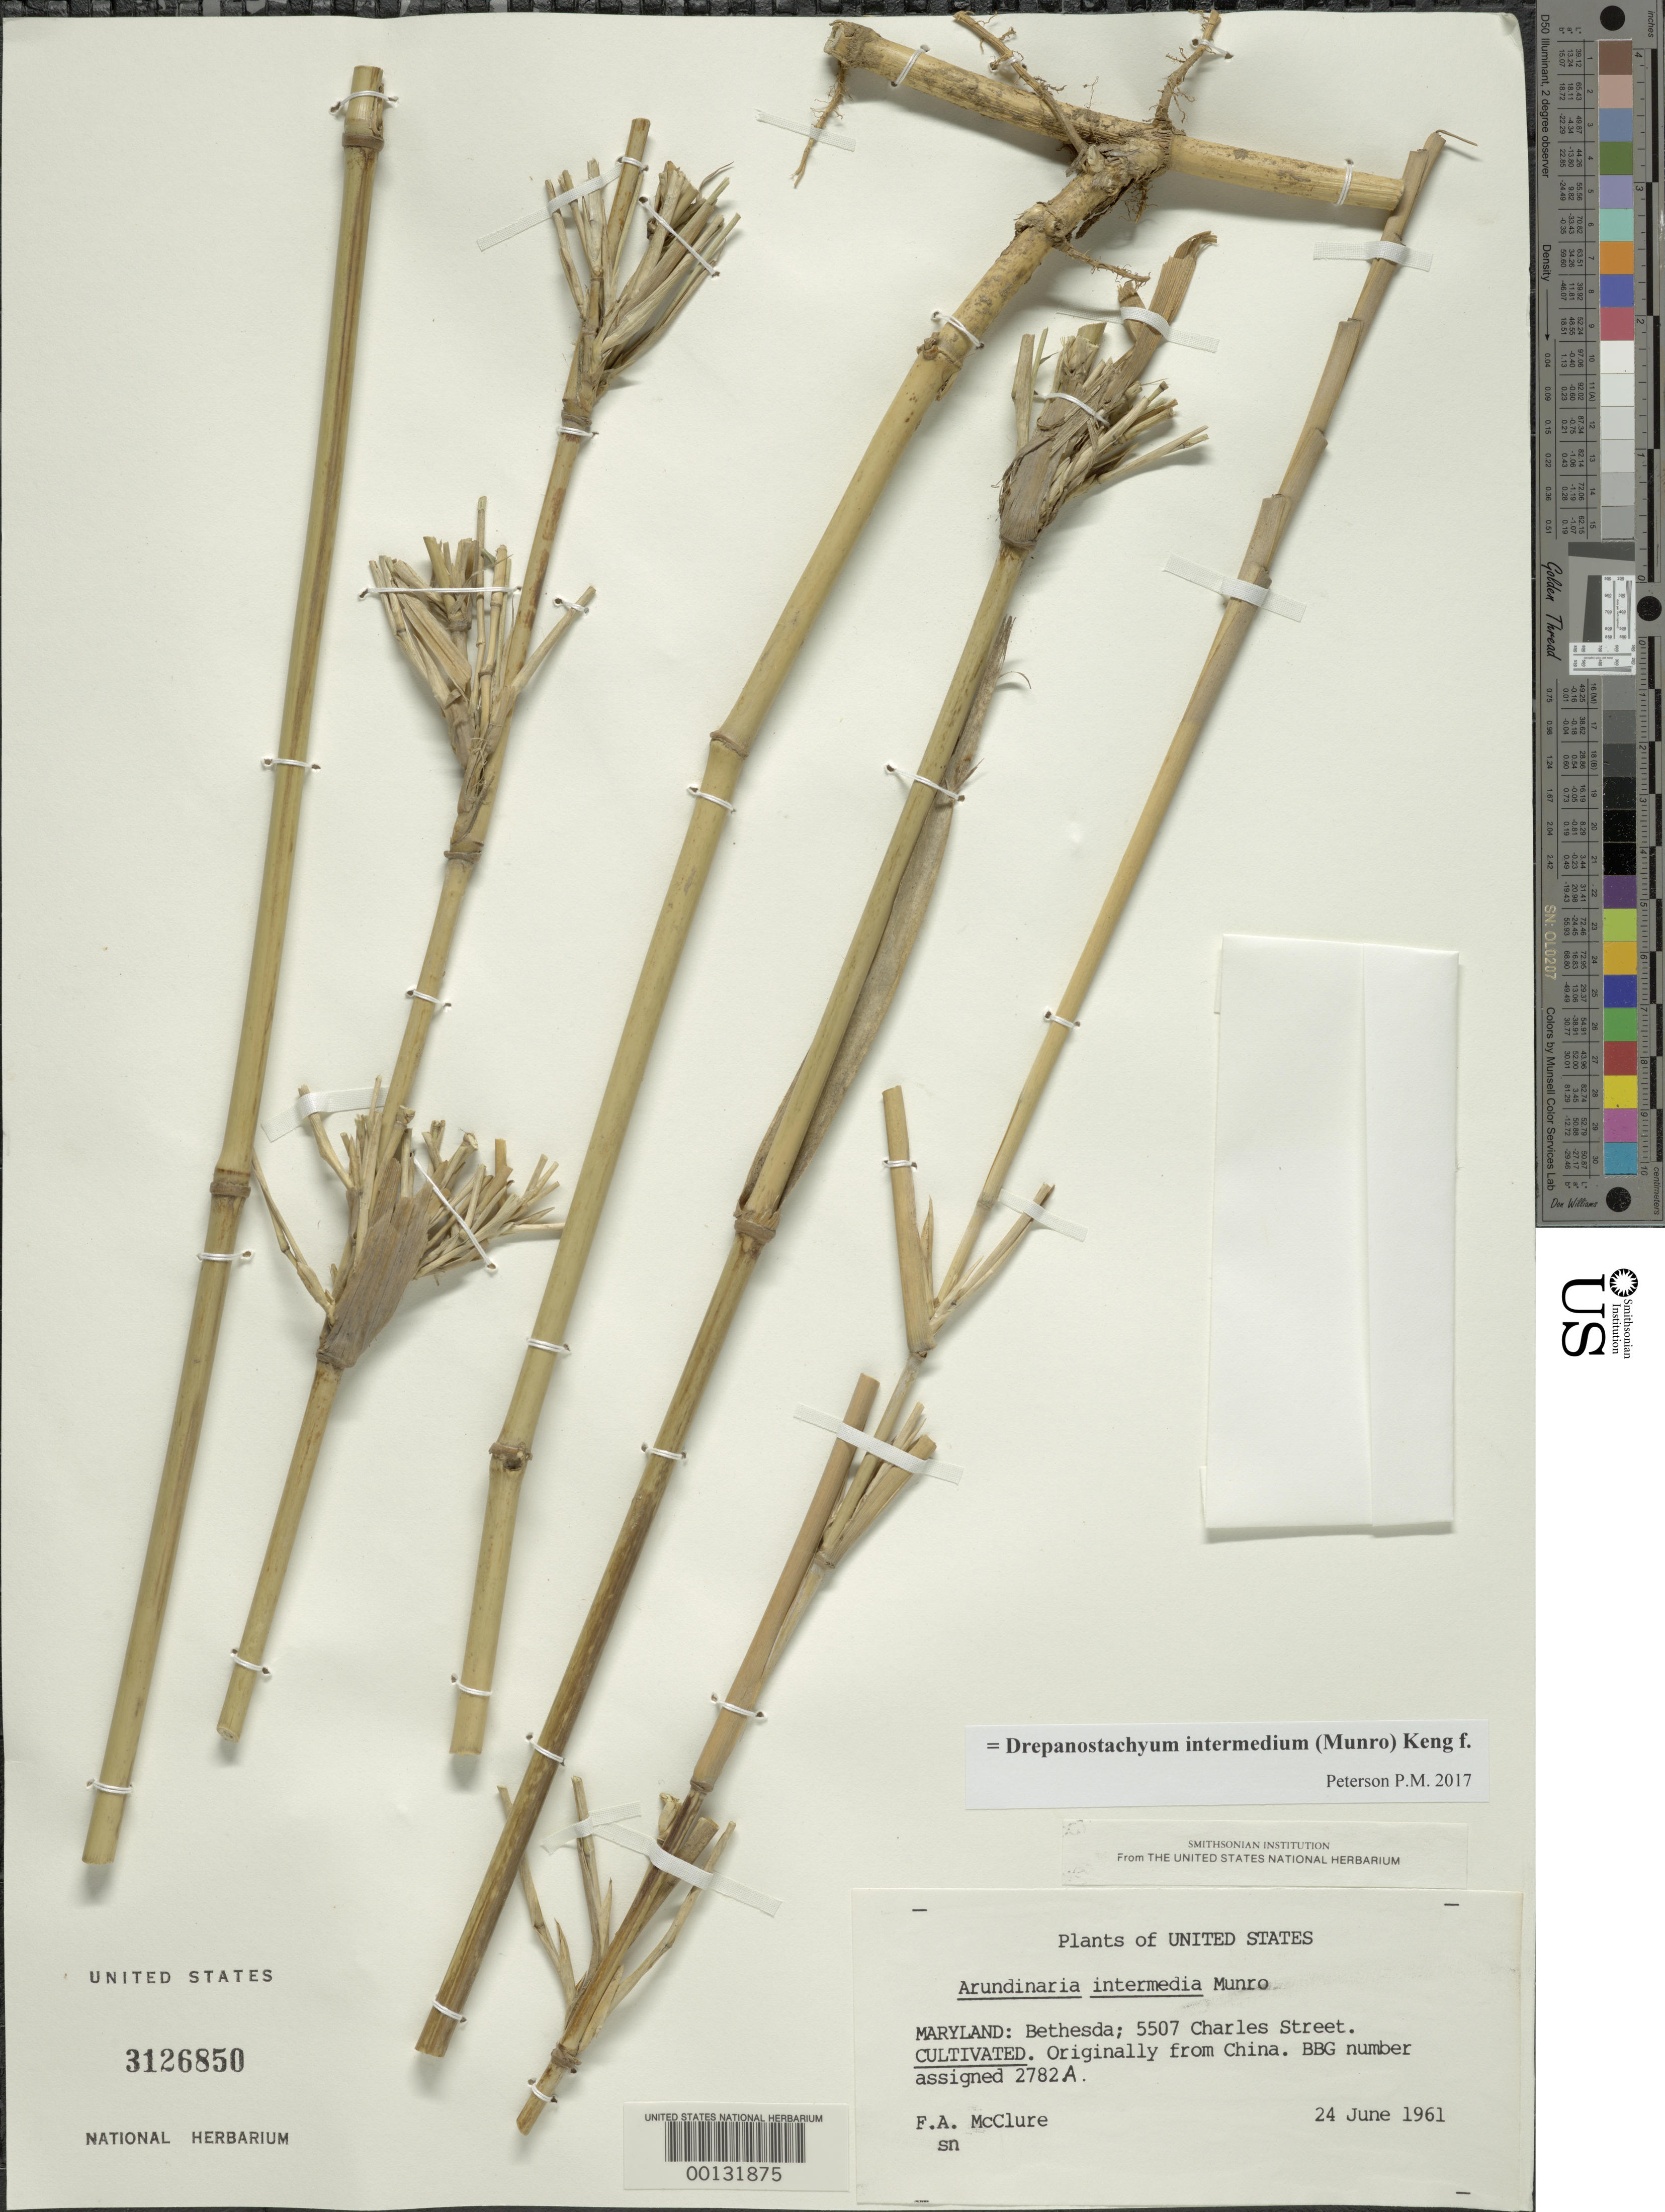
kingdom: Plantae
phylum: Tracheophyta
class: Liliopsida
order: Poales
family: Poaceae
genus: Drepanostachyum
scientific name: Drepanostachyum intermedium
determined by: Poaceae Reorganization Project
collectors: F. A. McClure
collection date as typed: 24 Jun 1961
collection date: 1961-06-24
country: United States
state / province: Maryland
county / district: Montgomery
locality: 5507 Charles Street, Bethesda (McClure's garden)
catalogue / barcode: US 3126850